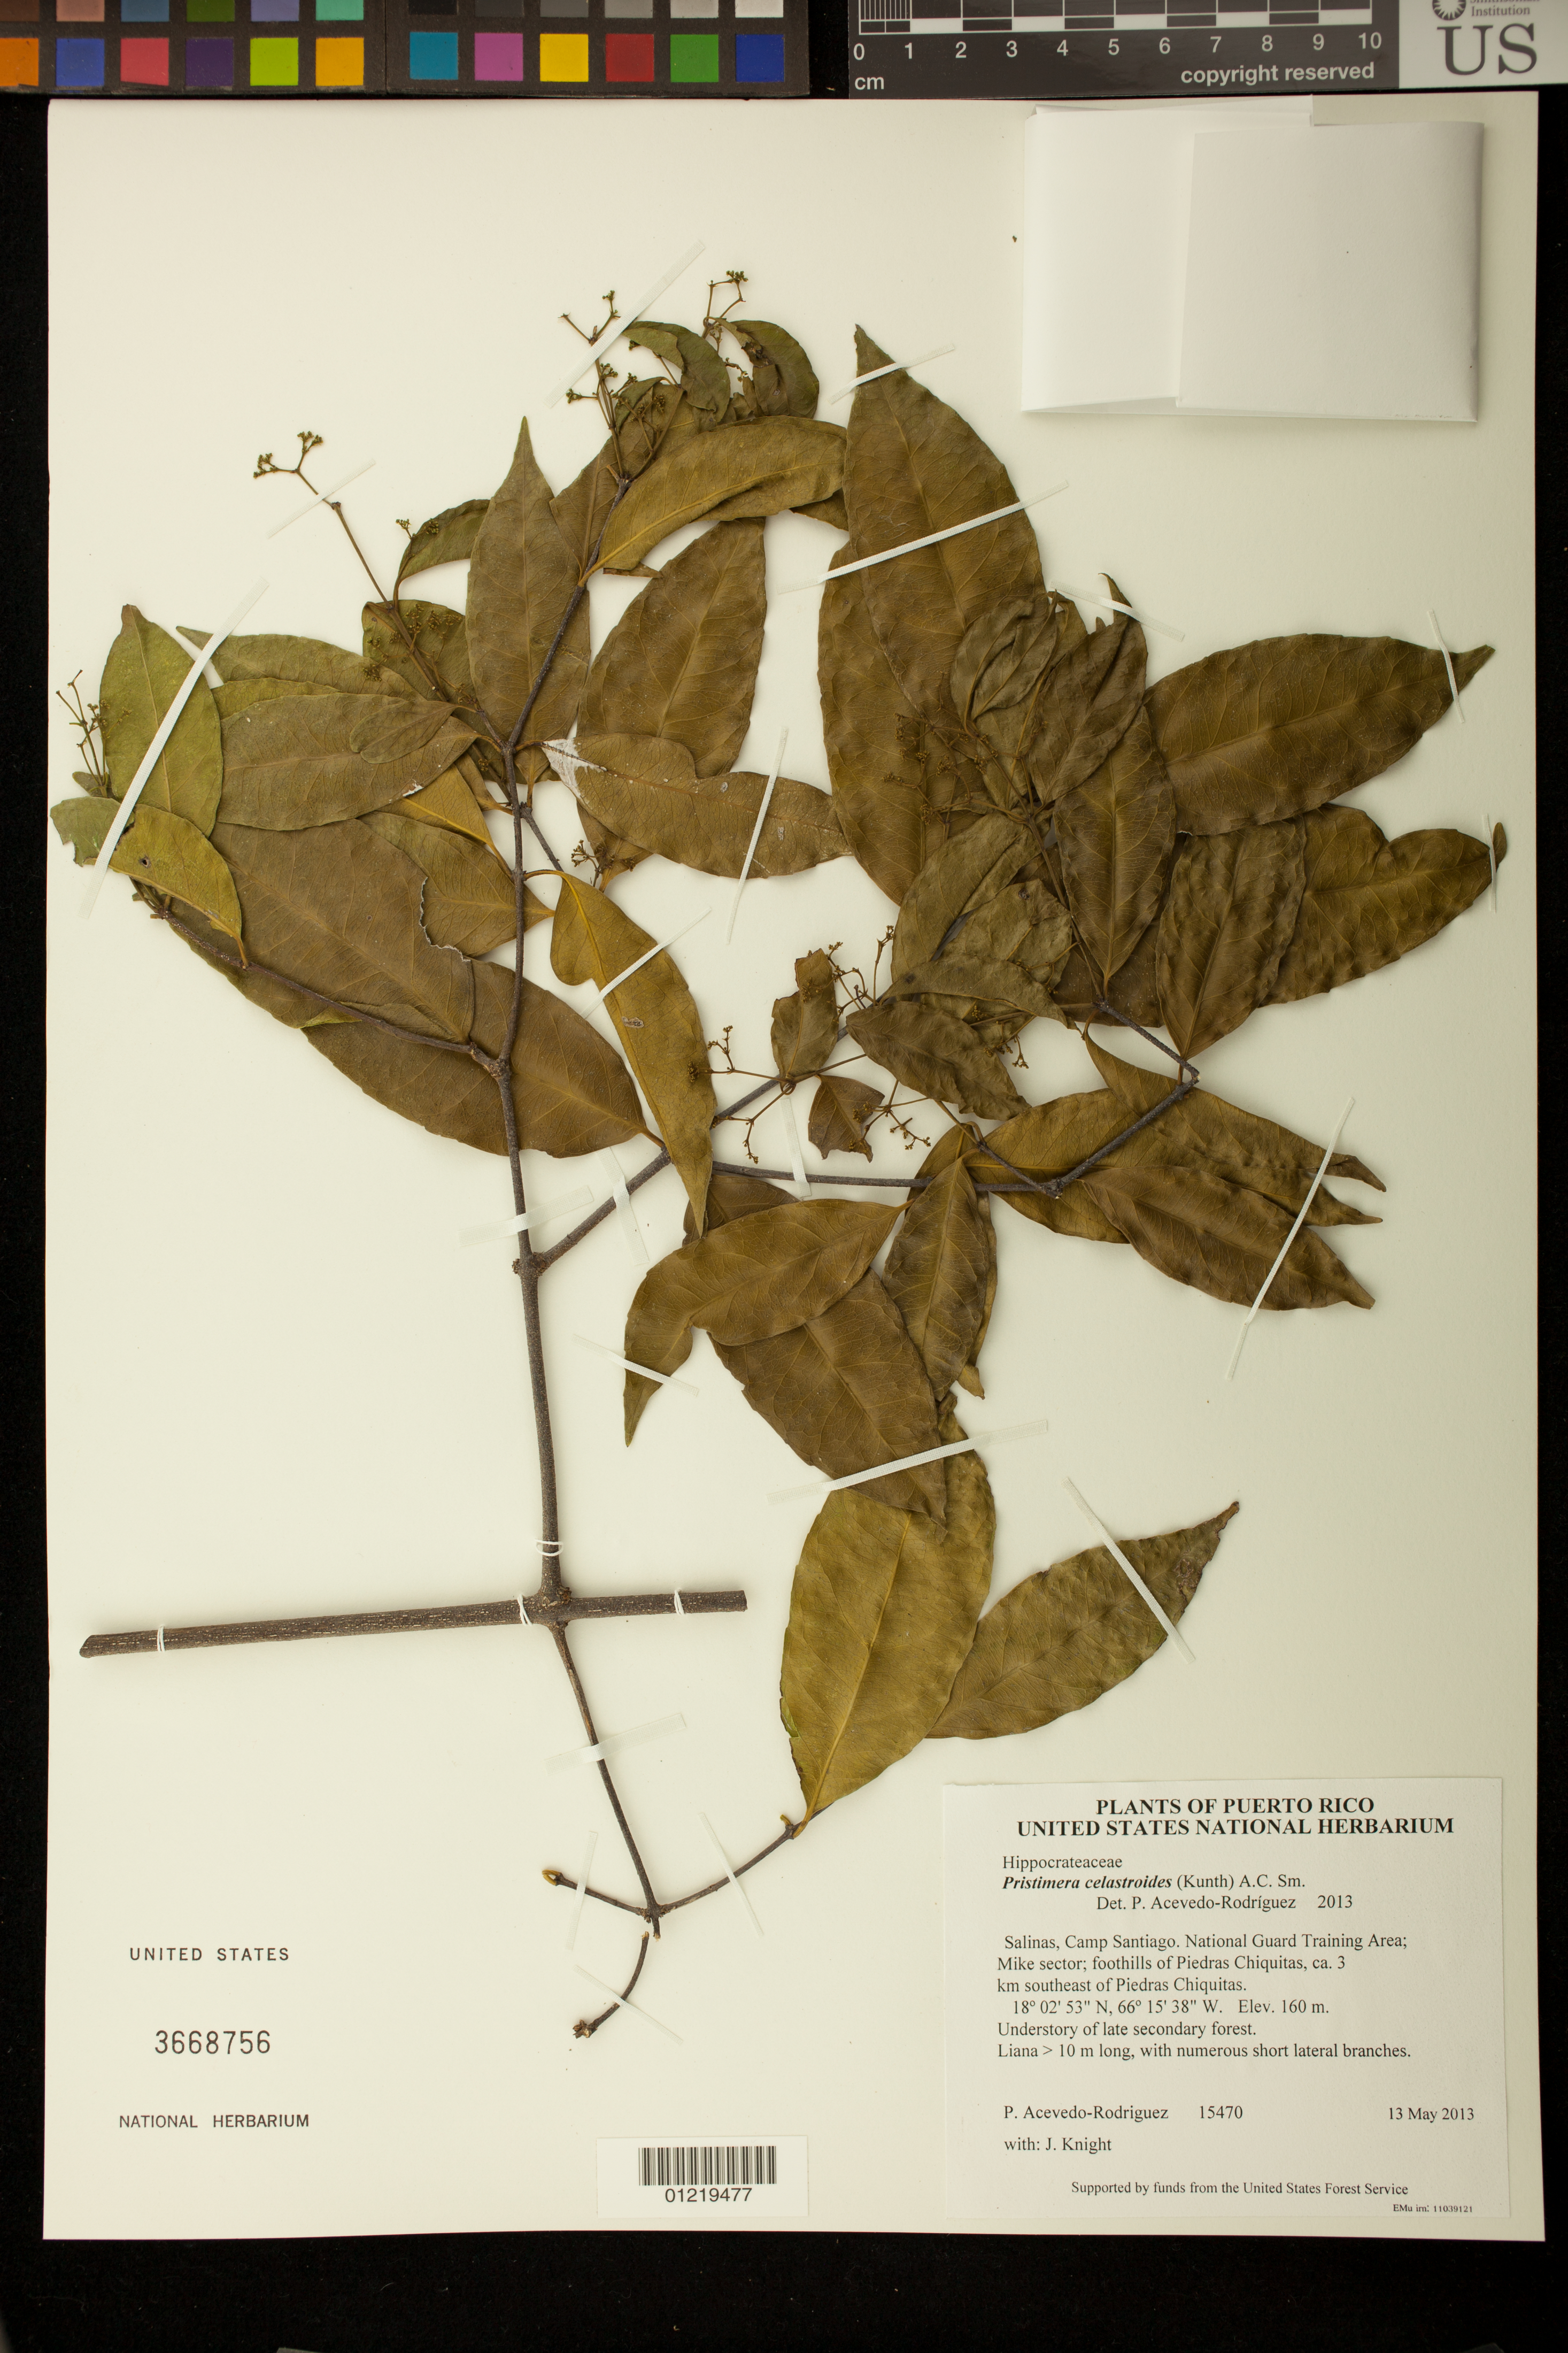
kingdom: Plantae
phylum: Tracheophyta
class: Magnoliopsida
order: Celastrales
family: Celastraceae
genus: Pristimera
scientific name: Pristimera celastroides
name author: (Kunth) A.C. Sm.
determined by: Acevedo-Rodríguez, P., (BOT), Smithsonian Institution - National Museum of Natural History (UNITED STATES)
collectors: P. Acevedo-Rodr. & J. Knight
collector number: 15470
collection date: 2013-05-13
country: Puerto Rico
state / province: Salinas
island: Puerto Rico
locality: Camp Santiago. National Guard Training Area; Mike sector; foothills of Piedras Chiquitas, ca. 3 km southeast of Piedras Chiquitas.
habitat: Understory of late secondary forest.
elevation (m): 160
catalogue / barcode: US 3668756